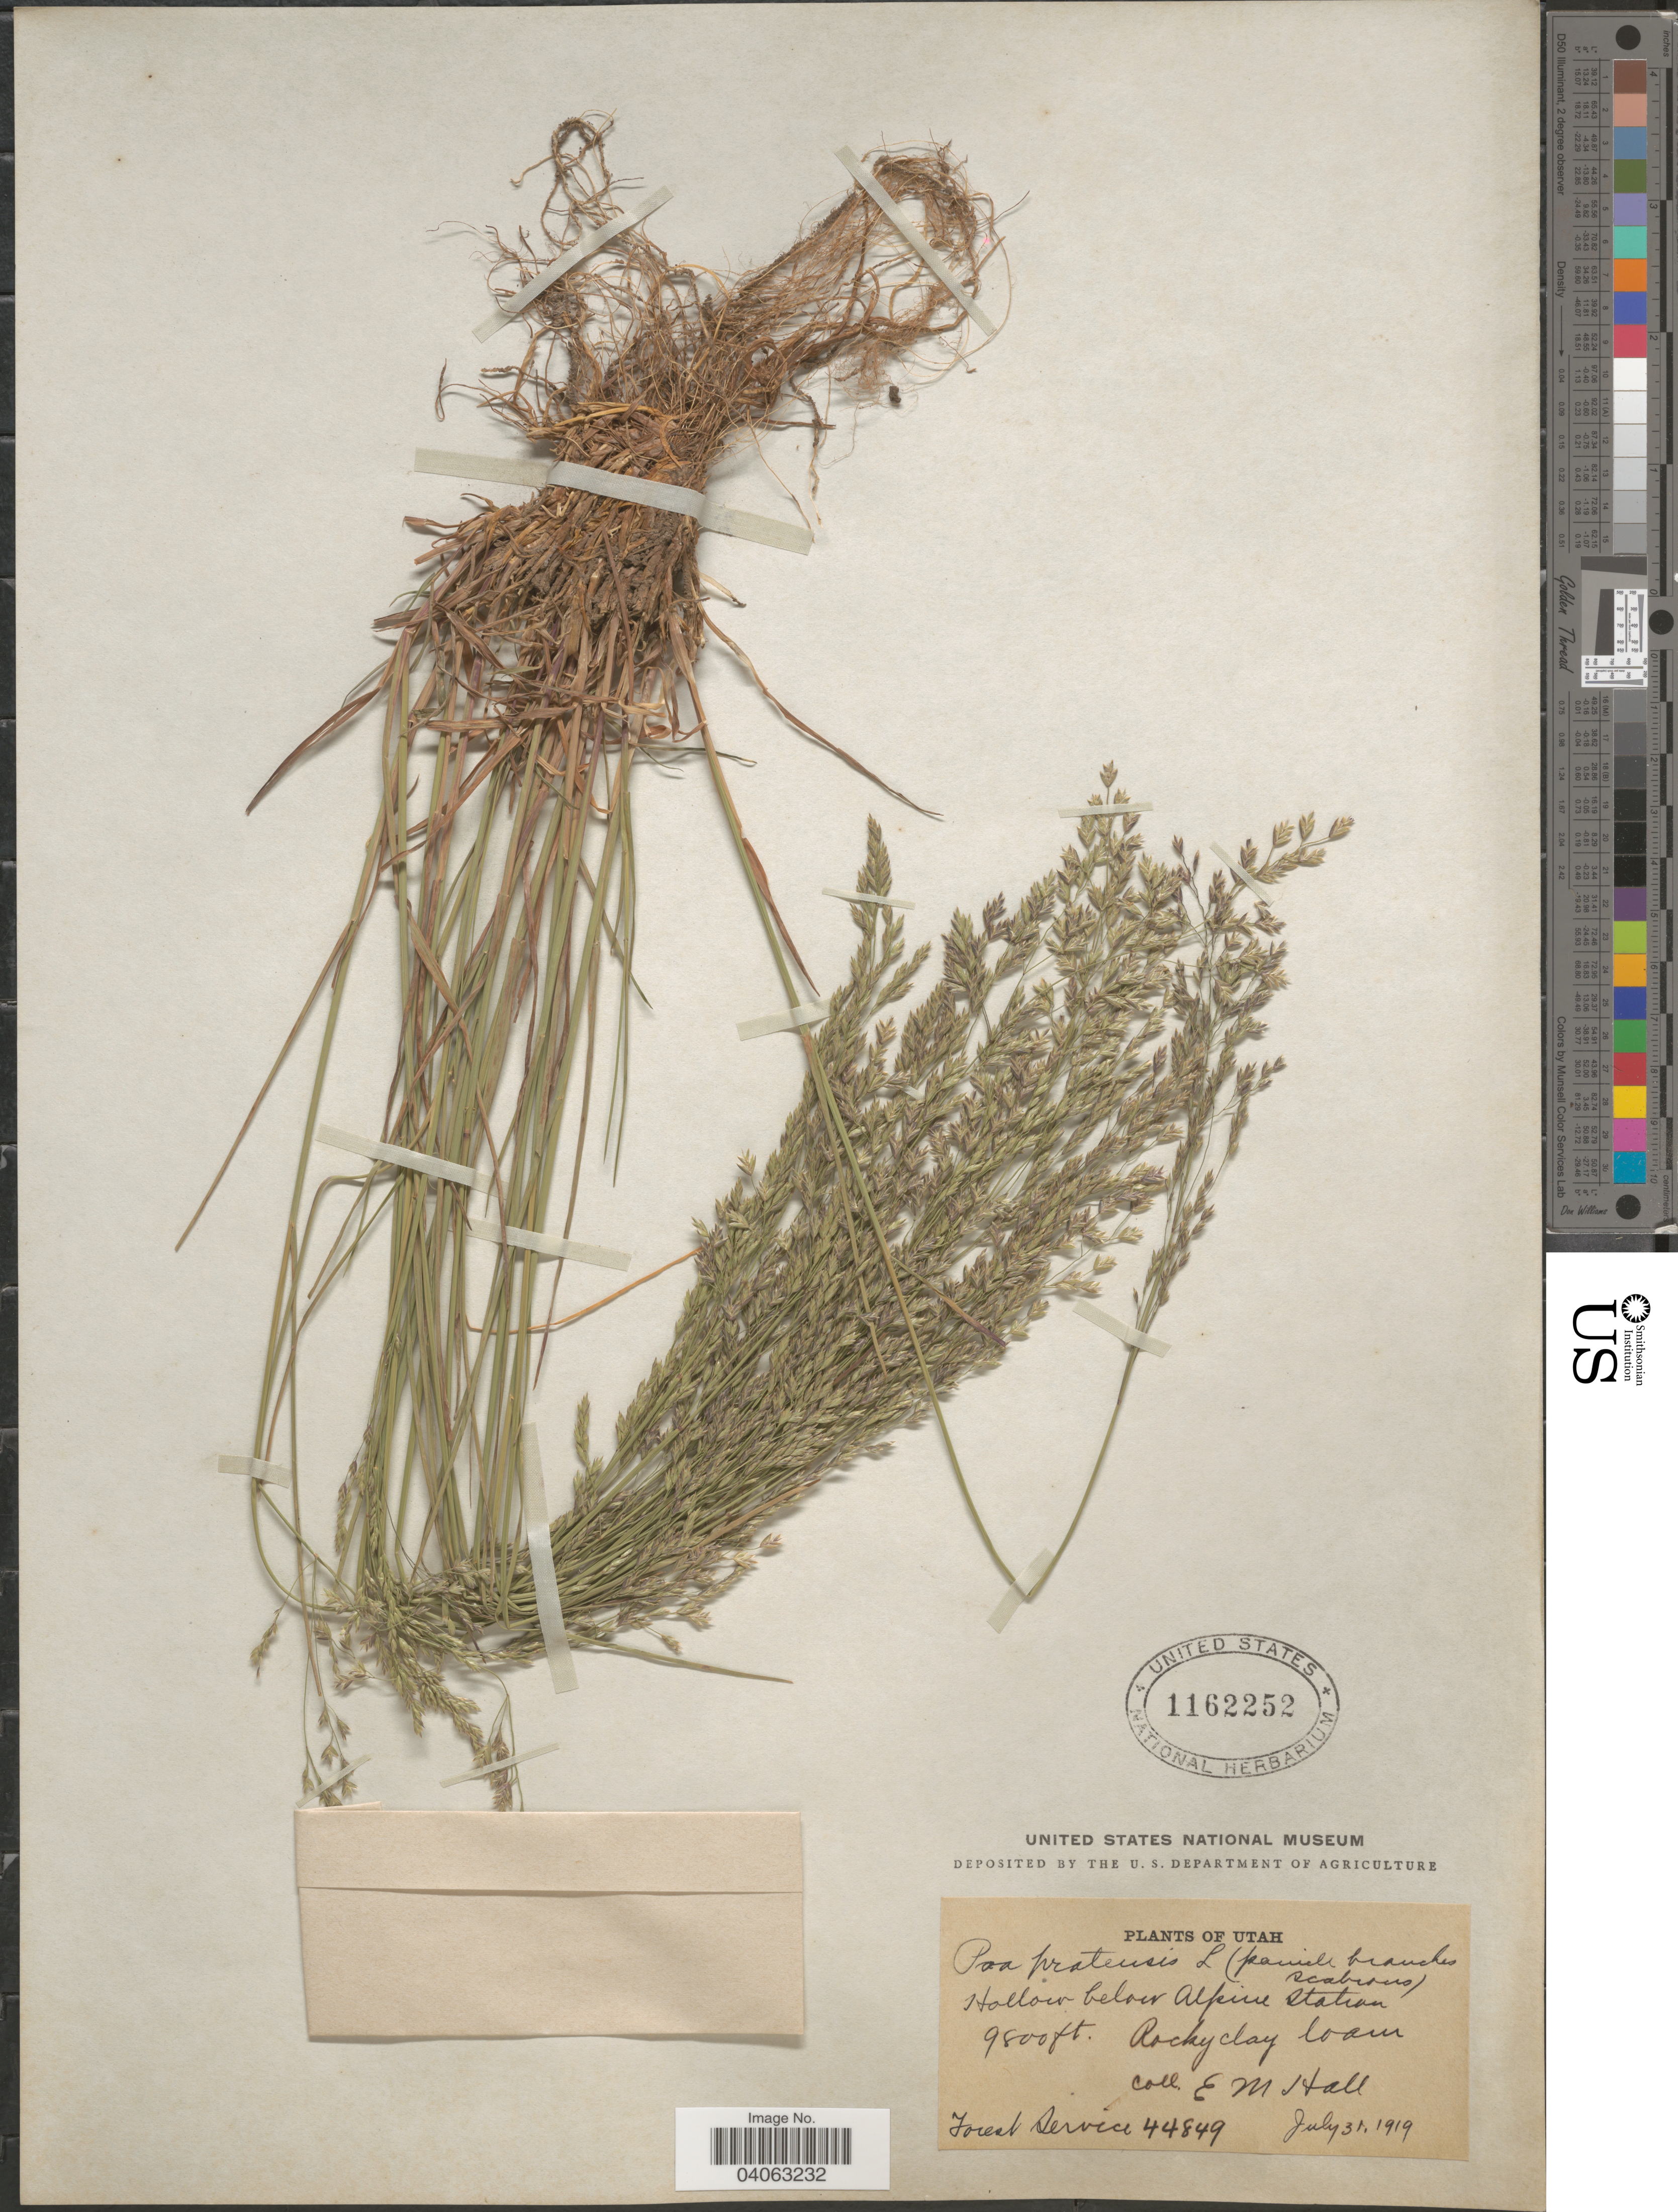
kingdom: Plantae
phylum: Tracheophyta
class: Liliopsida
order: Poales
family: Poaceae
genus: Poa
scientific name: Poa pratensis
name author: L.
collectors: E. Hall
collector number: Forest Service 44849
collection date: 1919-07-31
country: United States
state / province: Utah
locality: Hollow below Alpine Station. Rocky clay loam.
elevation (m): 2987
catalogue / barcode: US 1162252